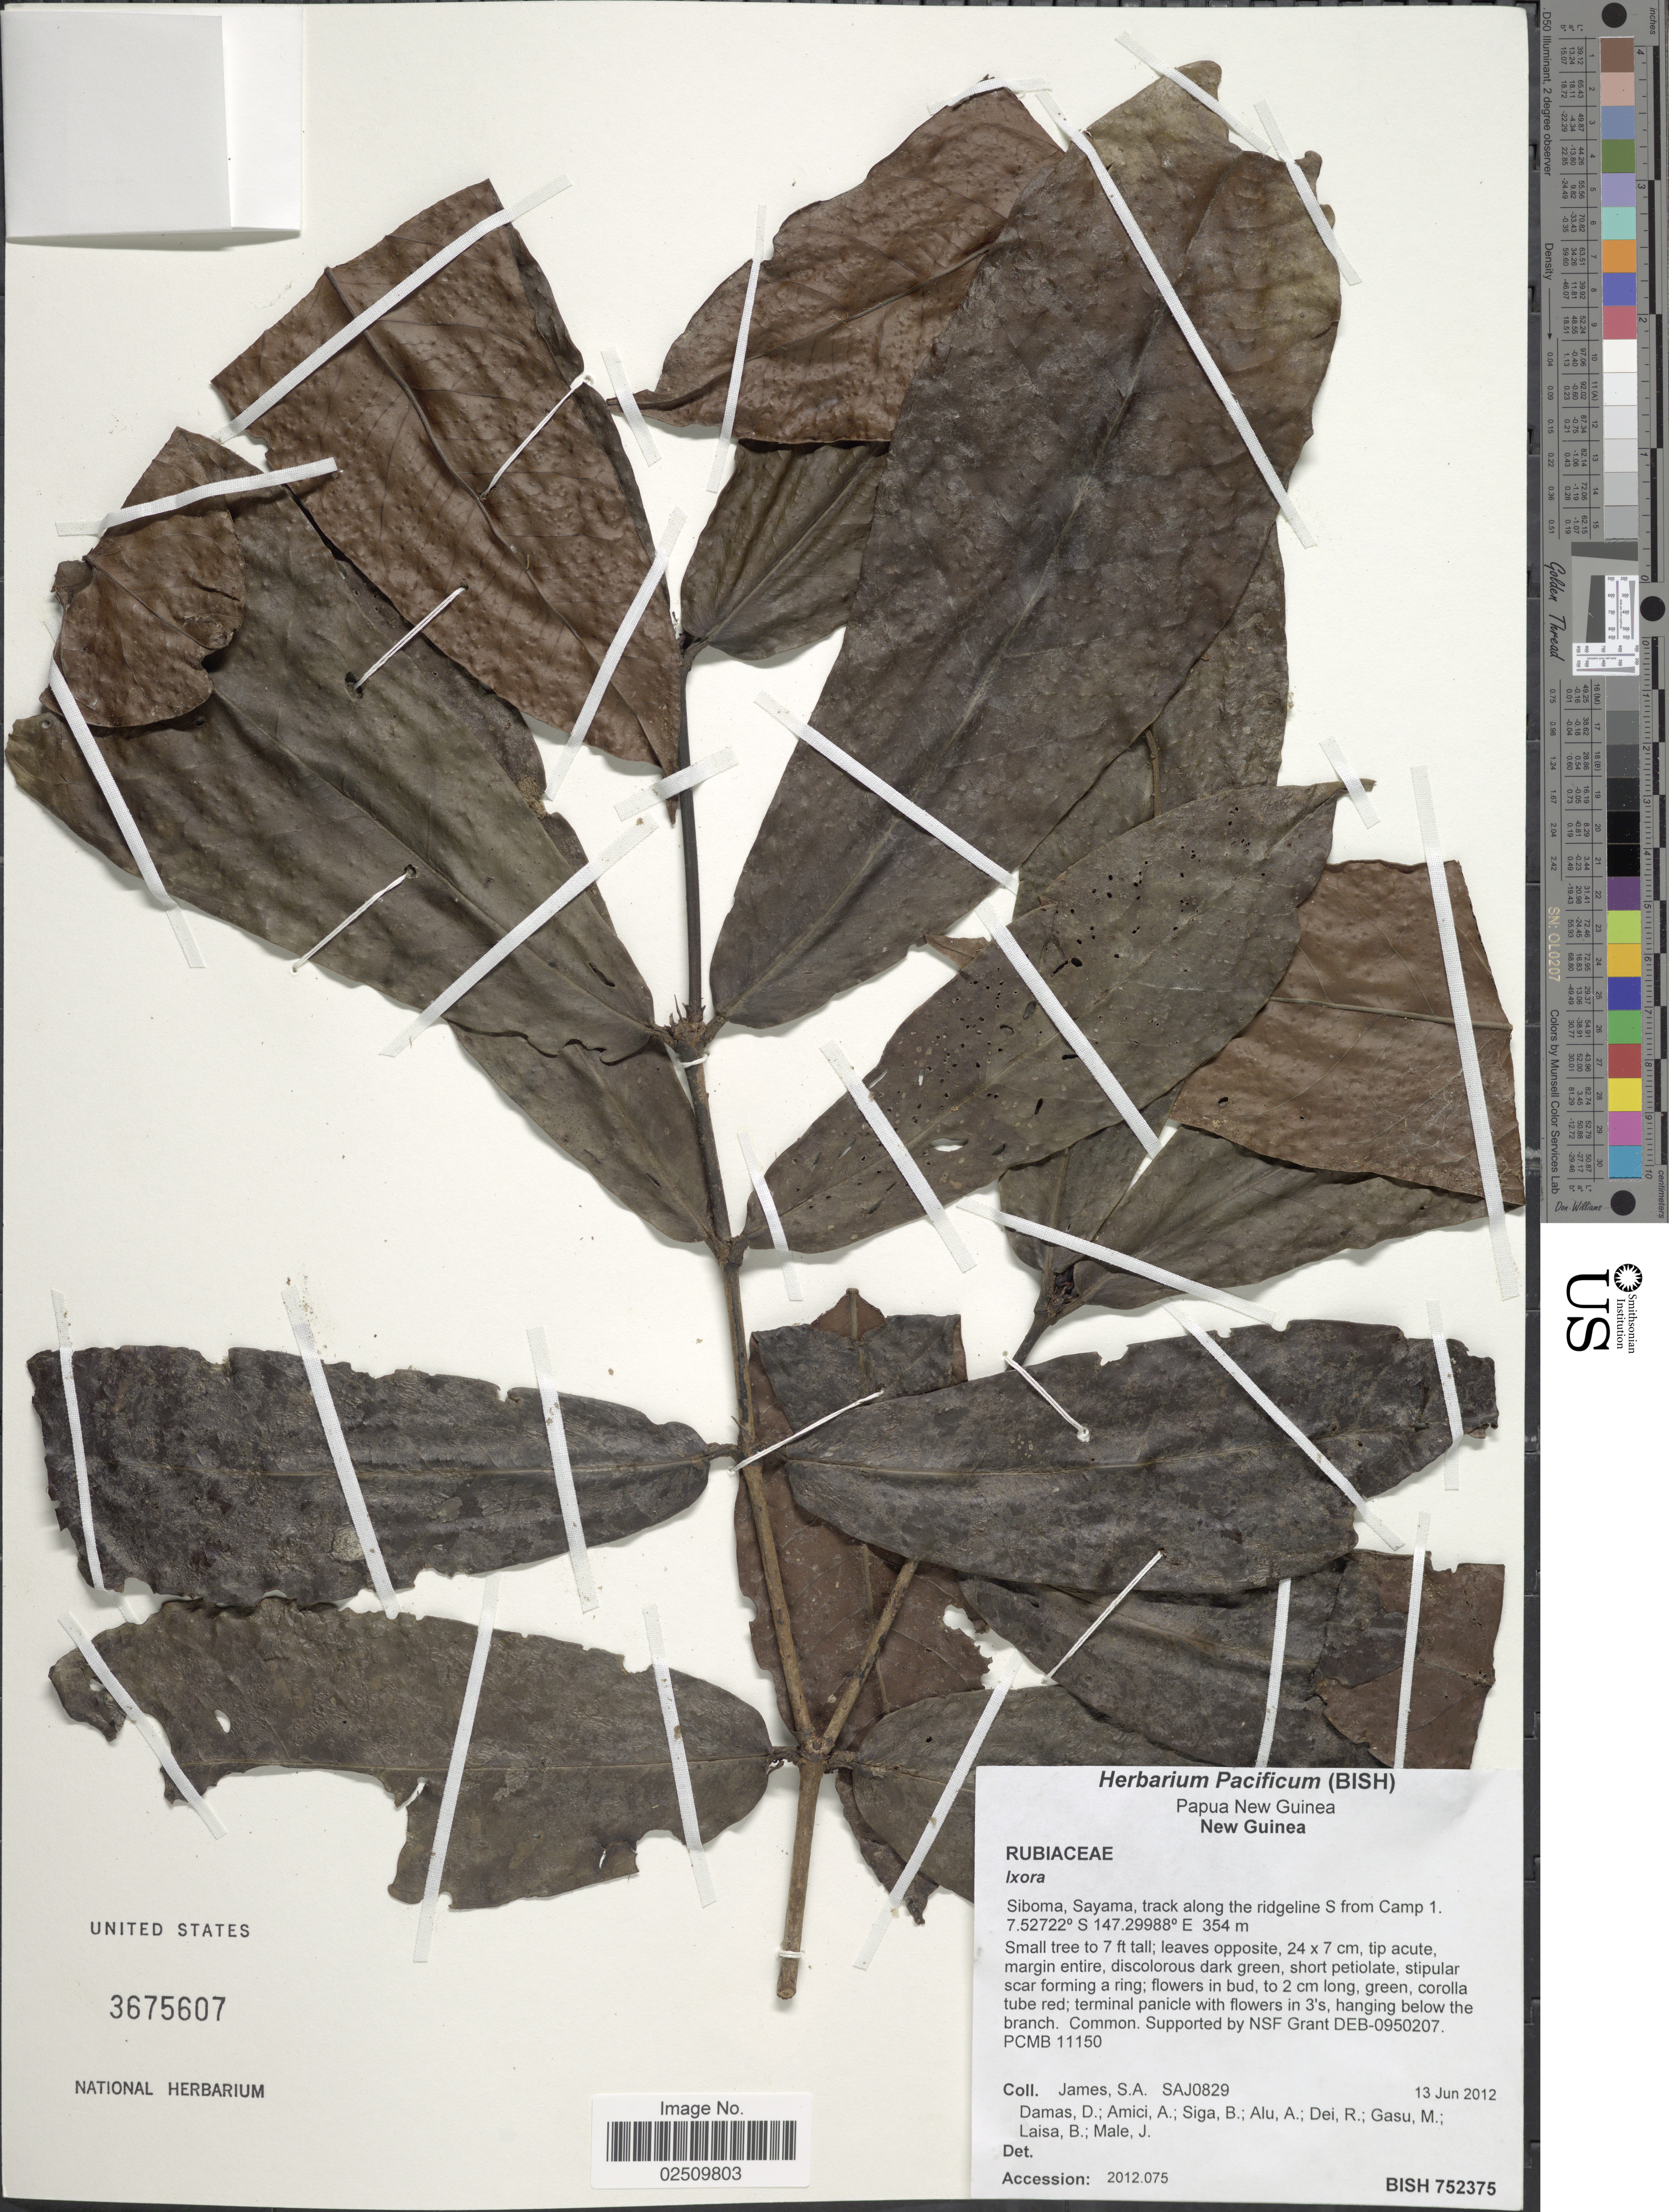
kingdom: Plantae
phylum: Tracheophyta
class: Magnoliopsida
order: Gentianales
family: Rubiaceae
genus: Ixora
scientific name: Ixora sp.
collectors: S. James, D. Damas, A. Amici, B. Siga & et al.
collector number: SAJ0829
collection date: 2012-06-13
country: Papua New Guinea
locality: New Guinea. Siboma, Sayama, track along the ridgeline S from Camp 1.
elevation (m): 354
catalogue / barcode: US 3675607